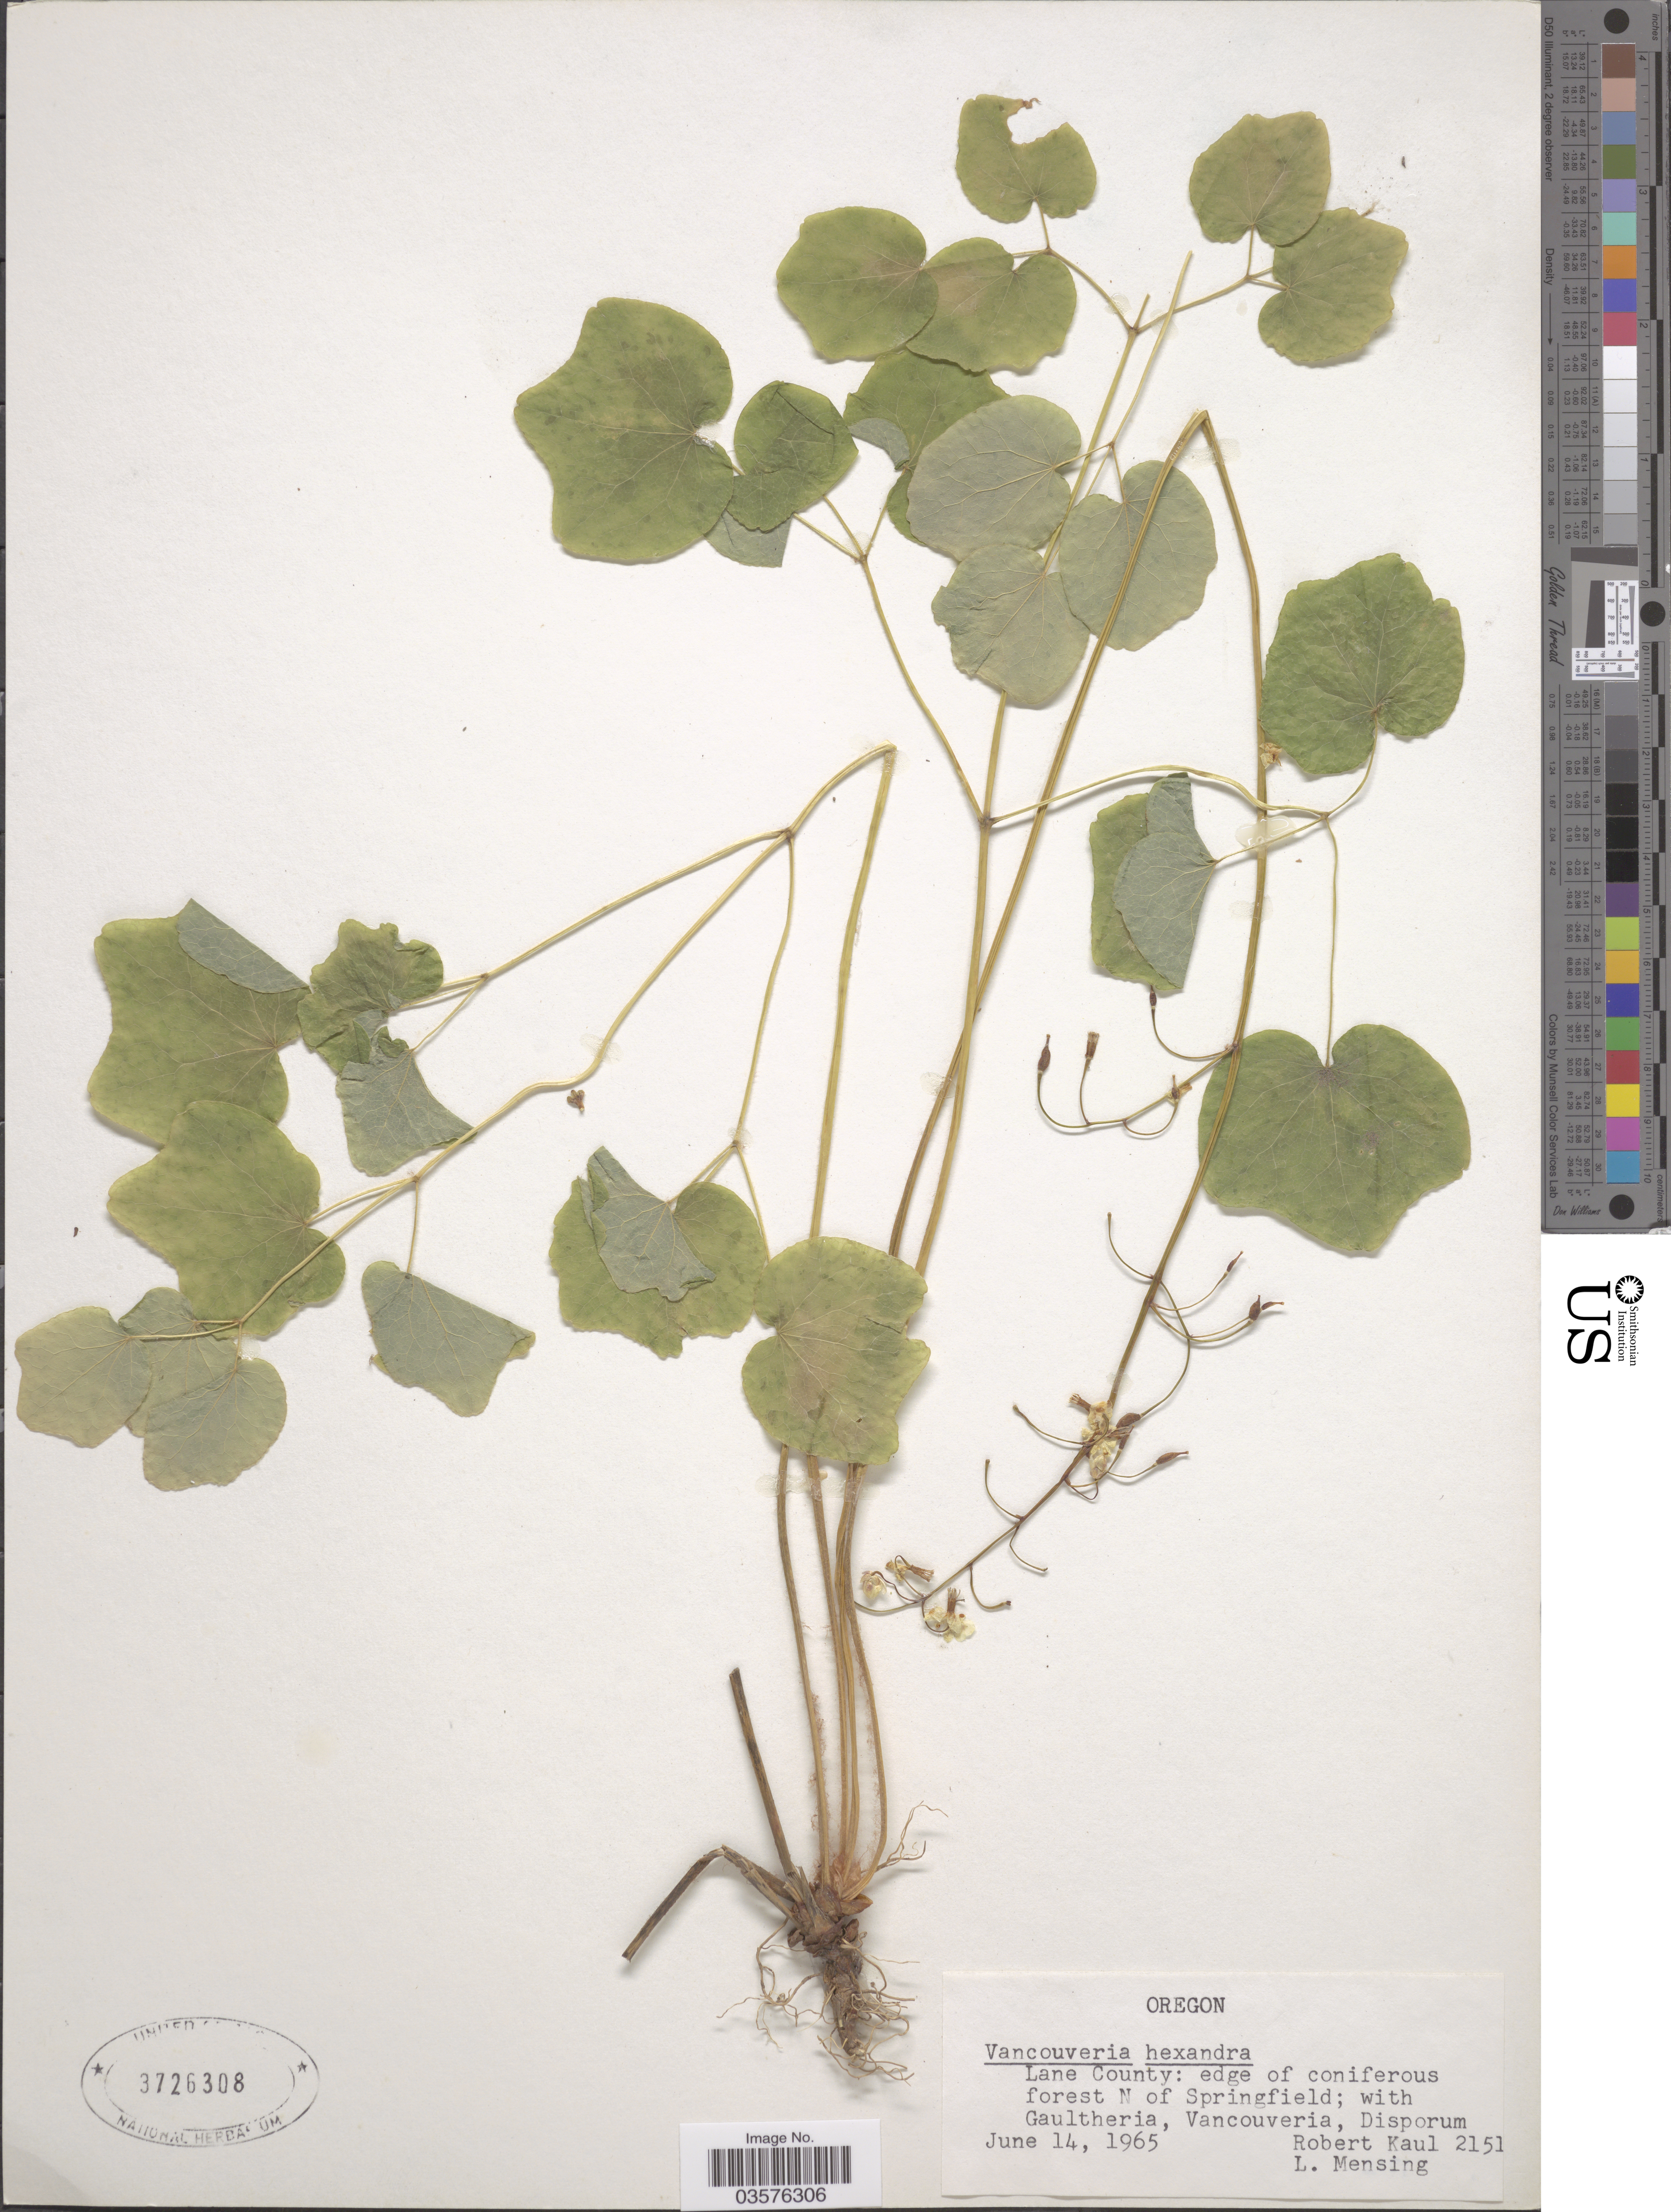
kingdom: Plantae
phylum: Tracheophyta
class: Magnoliopsida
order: Ranunculales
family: Berberidaceae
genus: Vancouveria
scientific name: Vancouveria hexandra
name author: (Hook.) C. Morren & Decne.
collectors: R. Kaul & L. Mensing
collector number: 2151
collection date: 1965-06-14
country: United States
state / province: Oregon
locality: Lane County: edge of coniferous forest N of Springfield.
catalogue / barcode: US 3726308